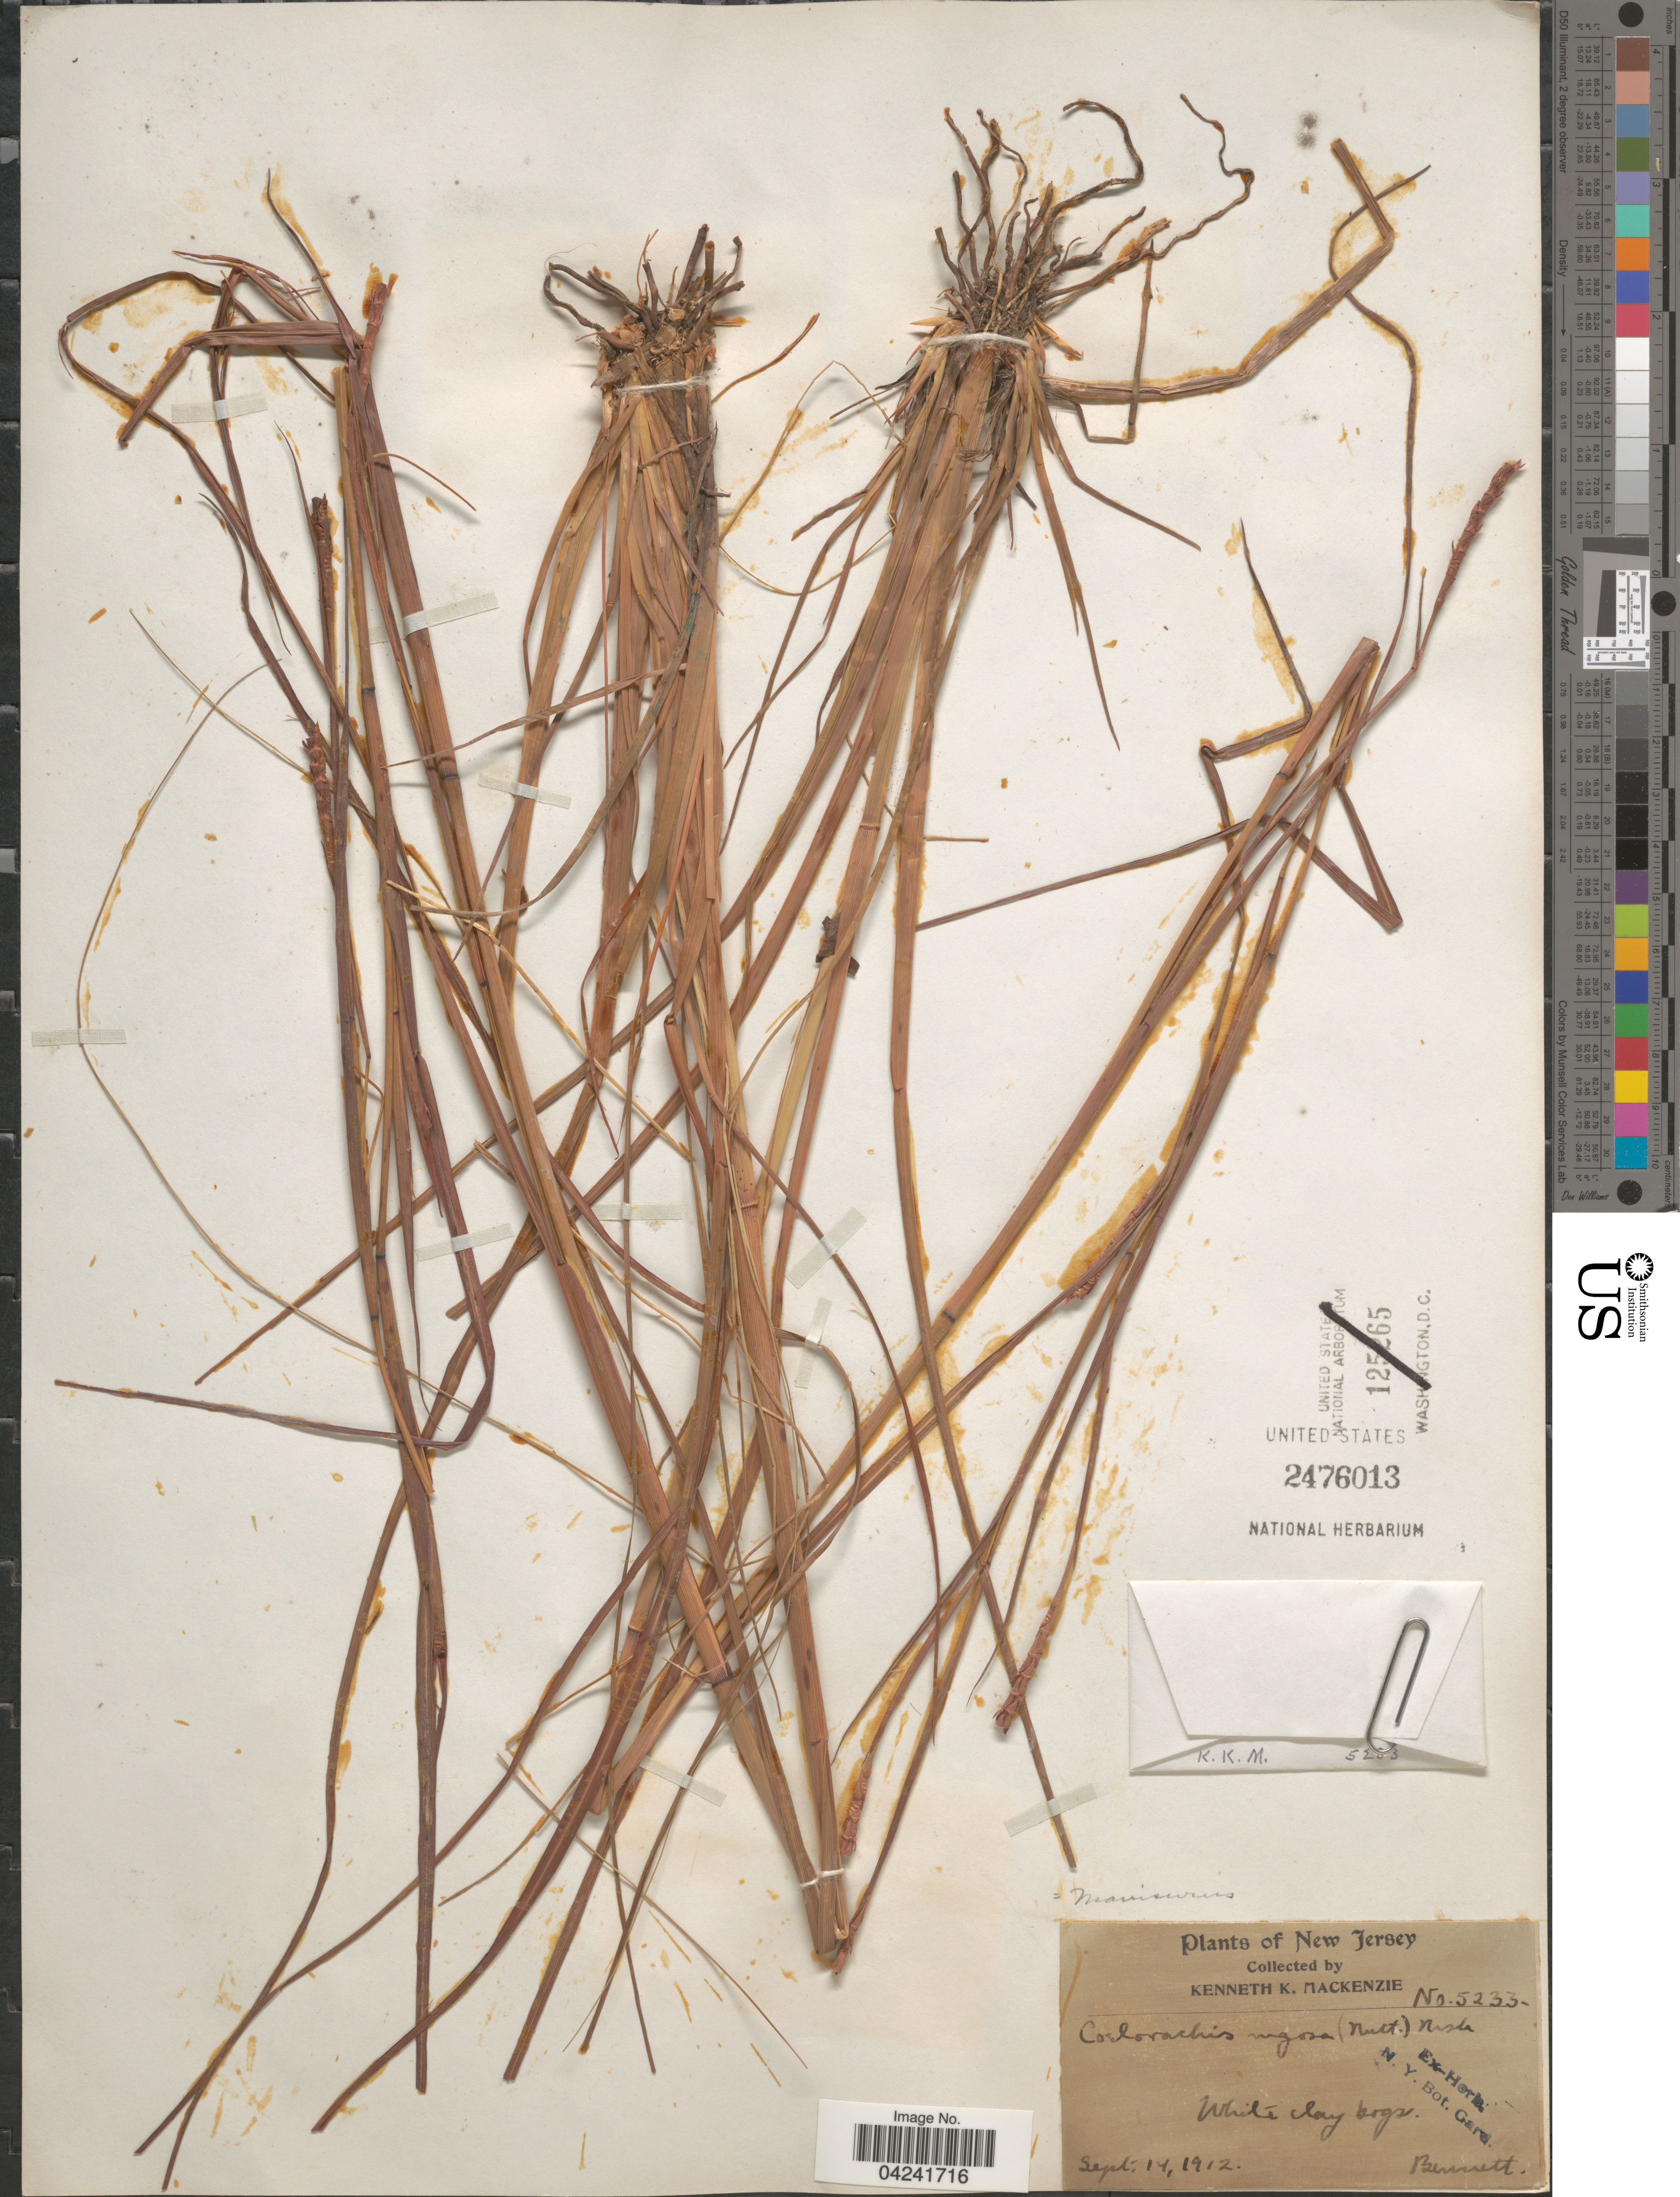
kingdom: Plantae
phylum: Tracheophyta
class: Liliopsida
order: Poales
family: Poaceae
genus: Mnesithea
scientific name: Mnesithea rugosa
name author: (Nutt.) de Koning & Sosef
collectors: K. K. Mackenzie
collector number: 5233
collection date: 1912-09-19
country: United States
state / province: New Jersey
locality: Bernett.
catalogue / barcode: US 2476013